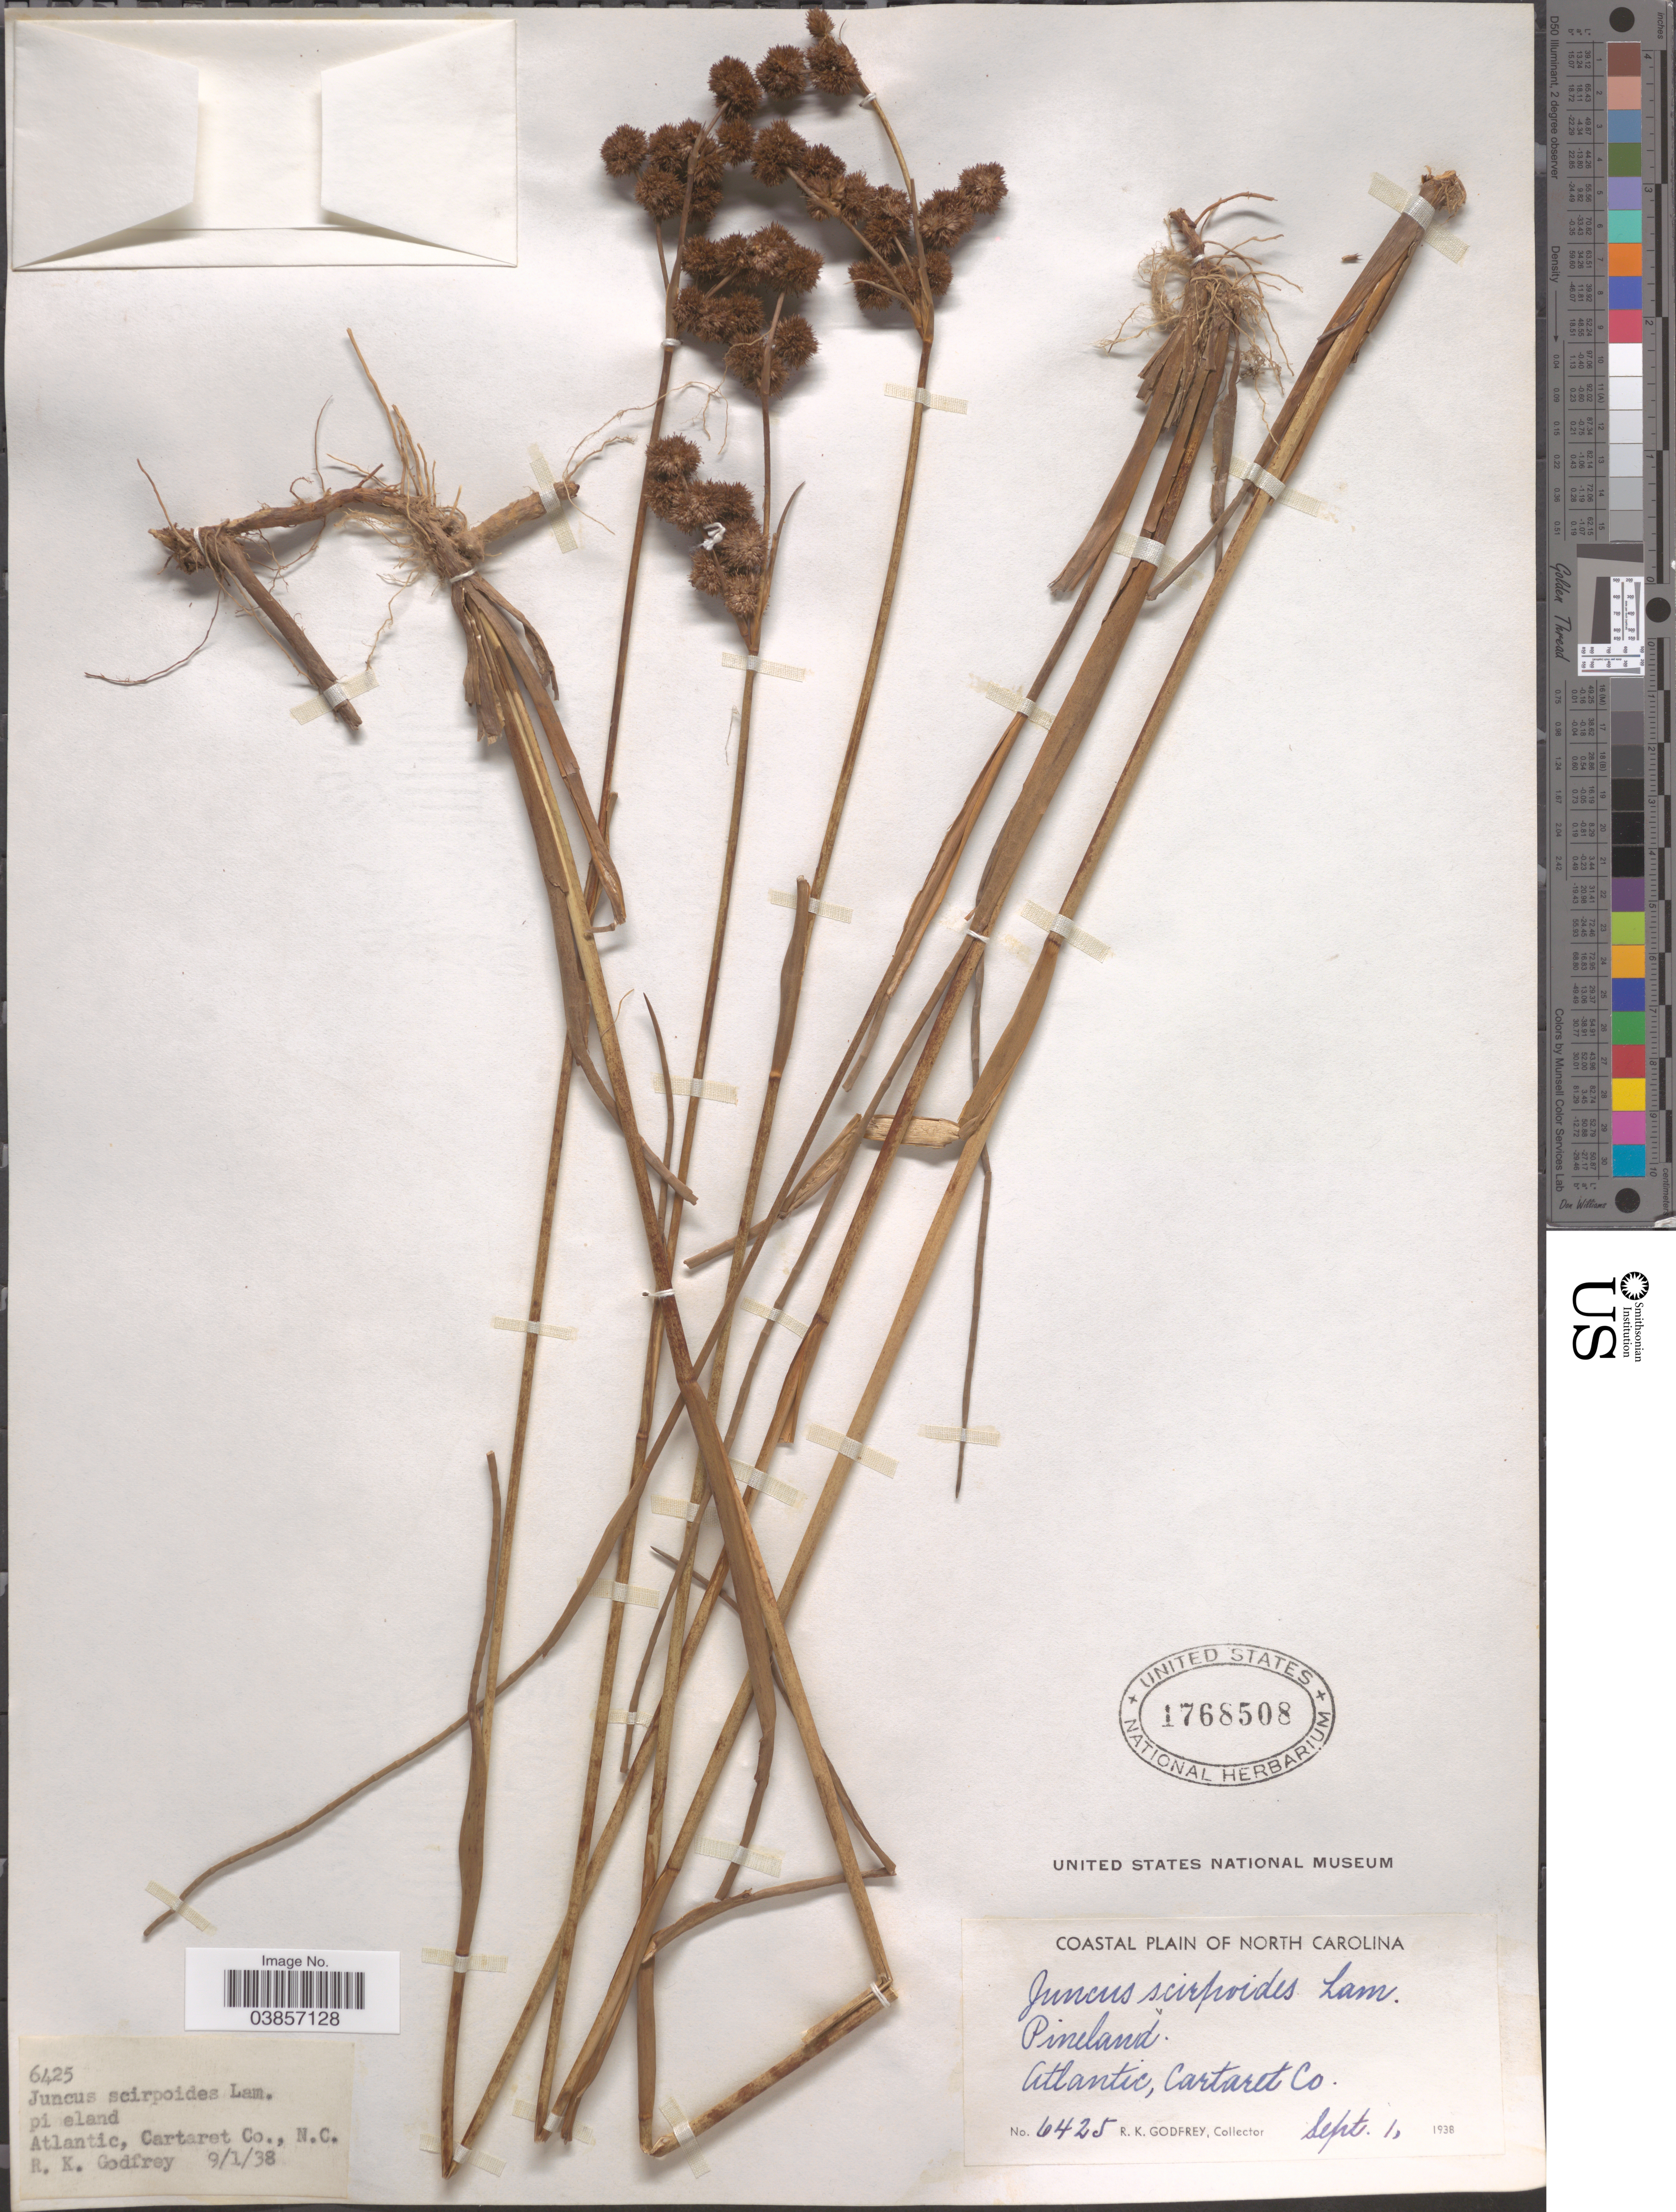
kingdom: Plantae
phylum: Tracheophyta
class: Liliopsida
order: Poales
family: Juncaceae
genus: Juncus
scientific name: Juncus scirpoides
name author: Lam.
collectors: R. K. Godfrey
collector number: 6425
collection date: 1938-09-01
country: United States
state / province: North Carolina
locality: Atlantic, Cartaret Co. Coastal Plain of North Carolina.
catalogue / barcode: US 1768508